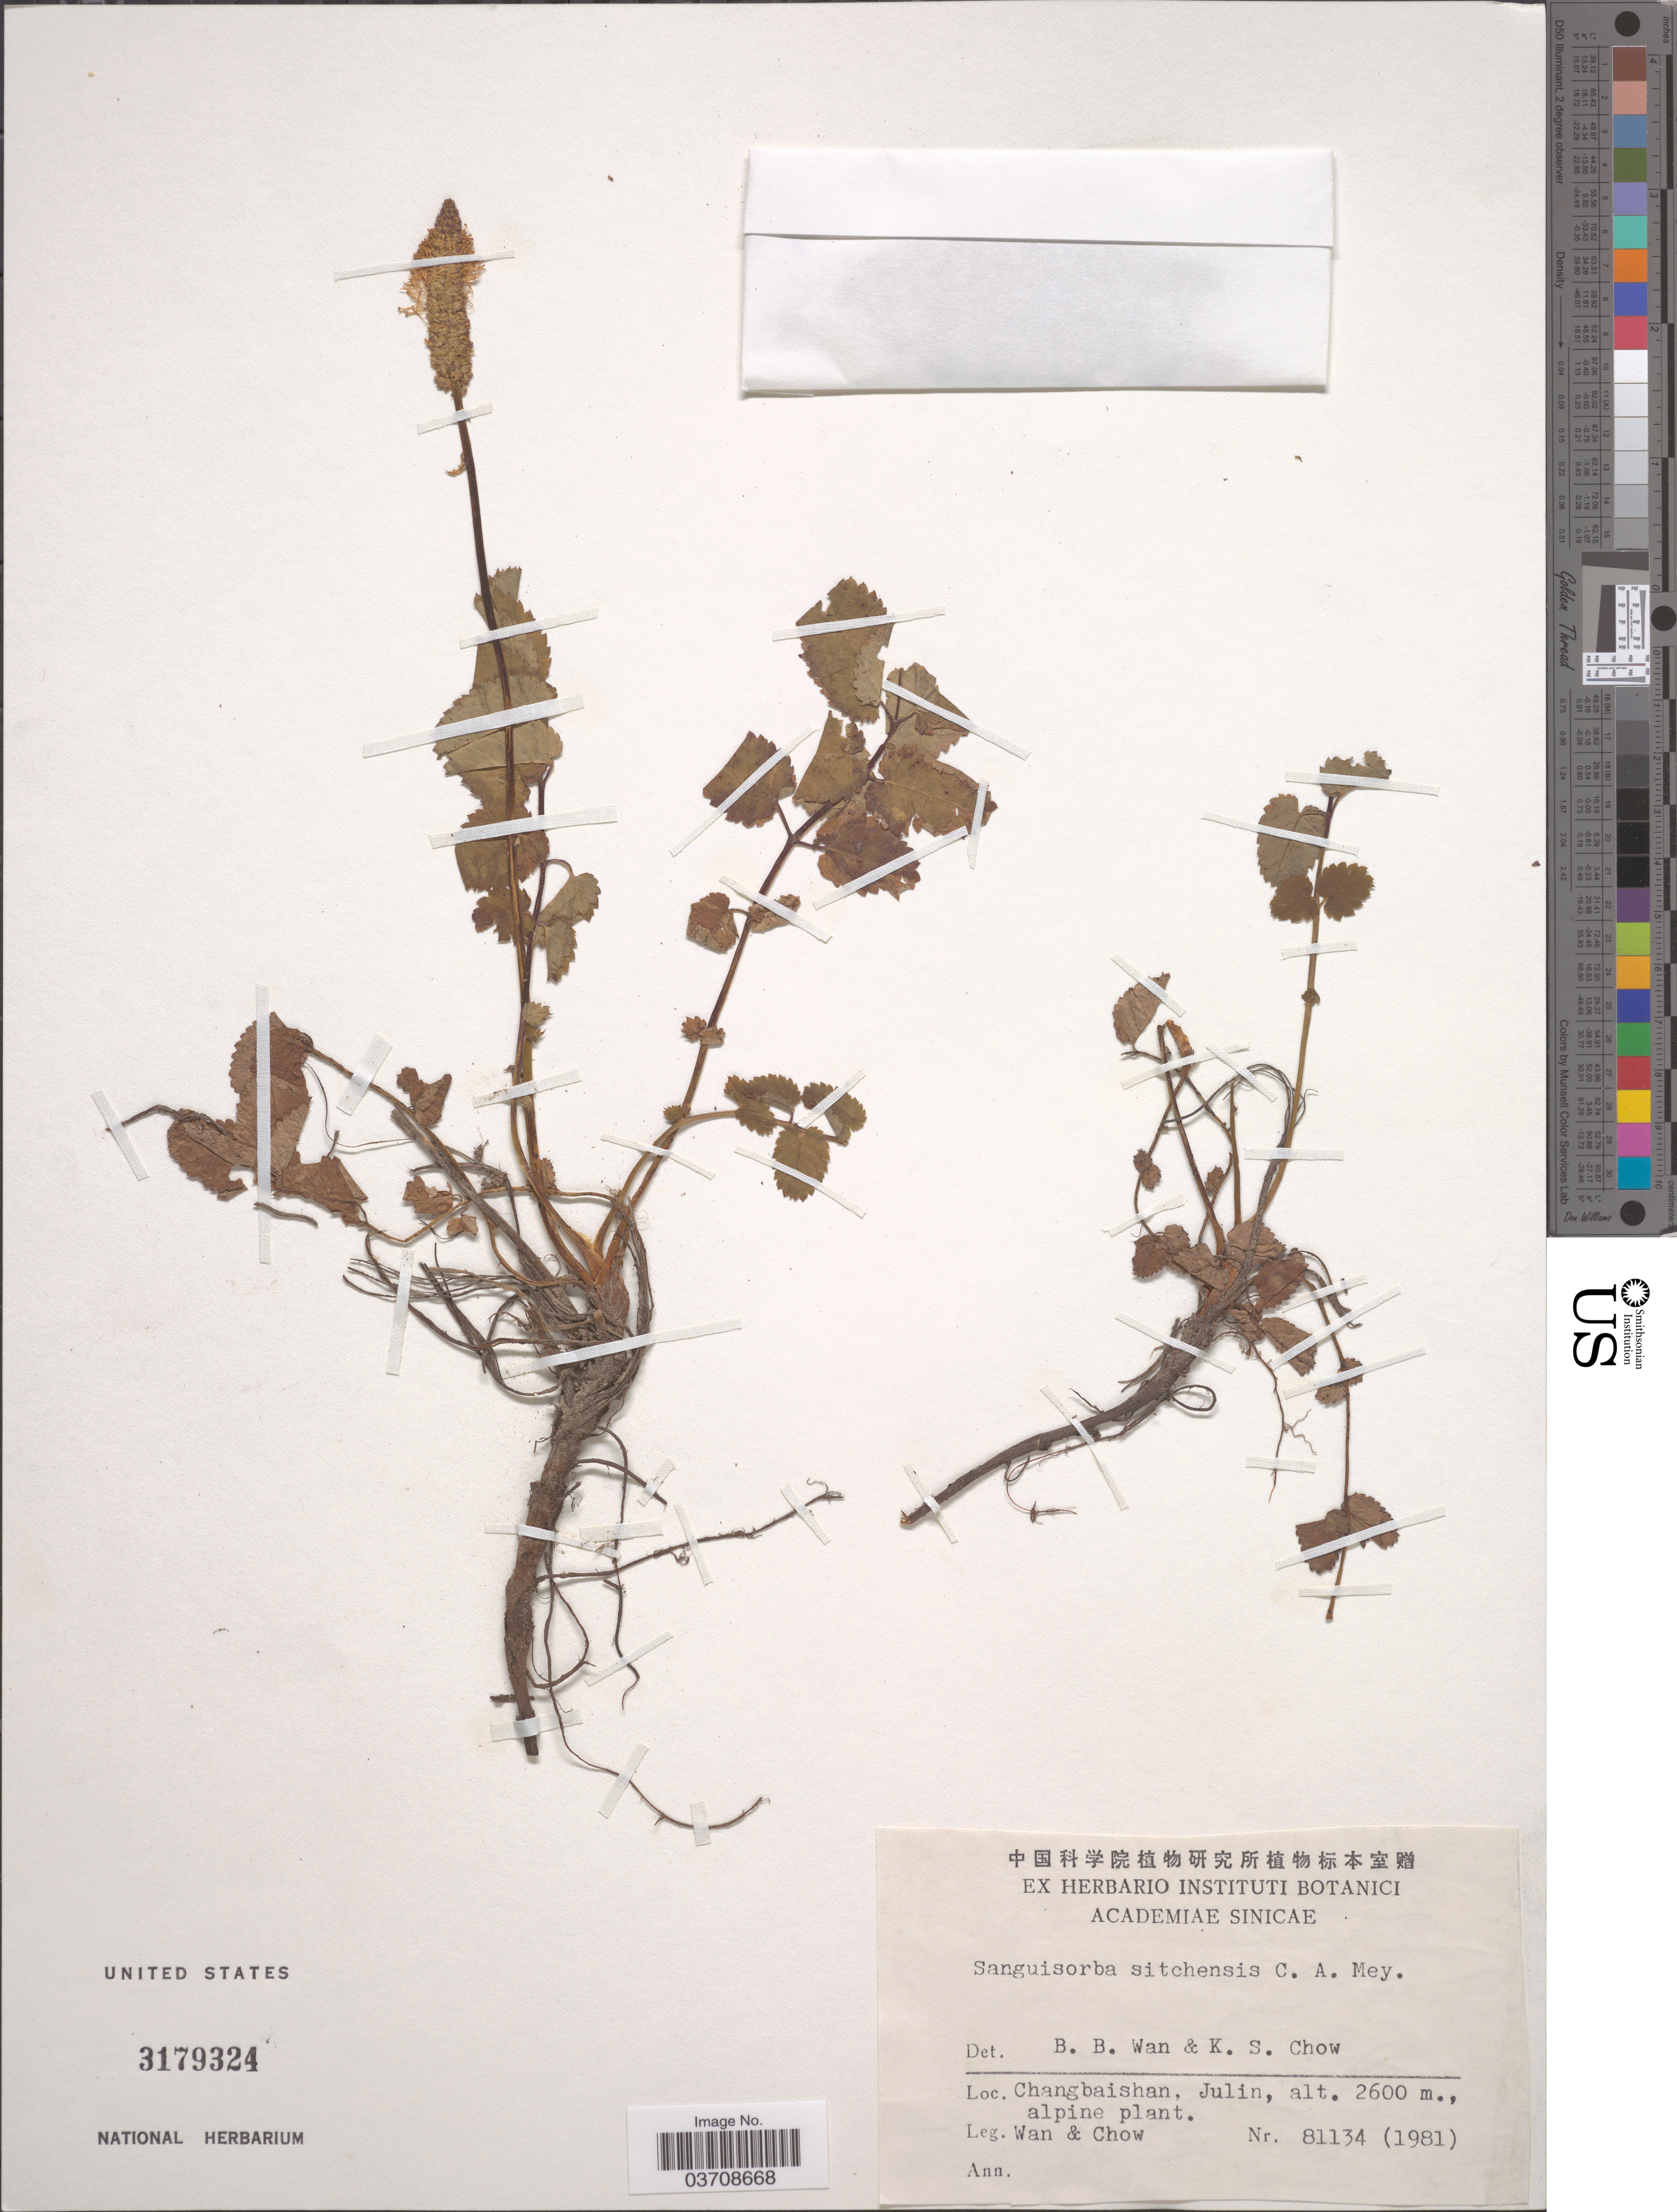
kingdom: Plantae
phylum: Tracheophyta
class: Magnoliopsida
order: Rosales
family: Rosaceae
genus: Sanguisorba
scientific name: Sanguisorba stipulata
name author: Raf.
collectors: -. Wan & Chow, --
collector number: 81134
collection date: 1981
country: China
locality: Changbaishan, Julin.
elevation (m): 2600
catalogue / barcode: US 3179324